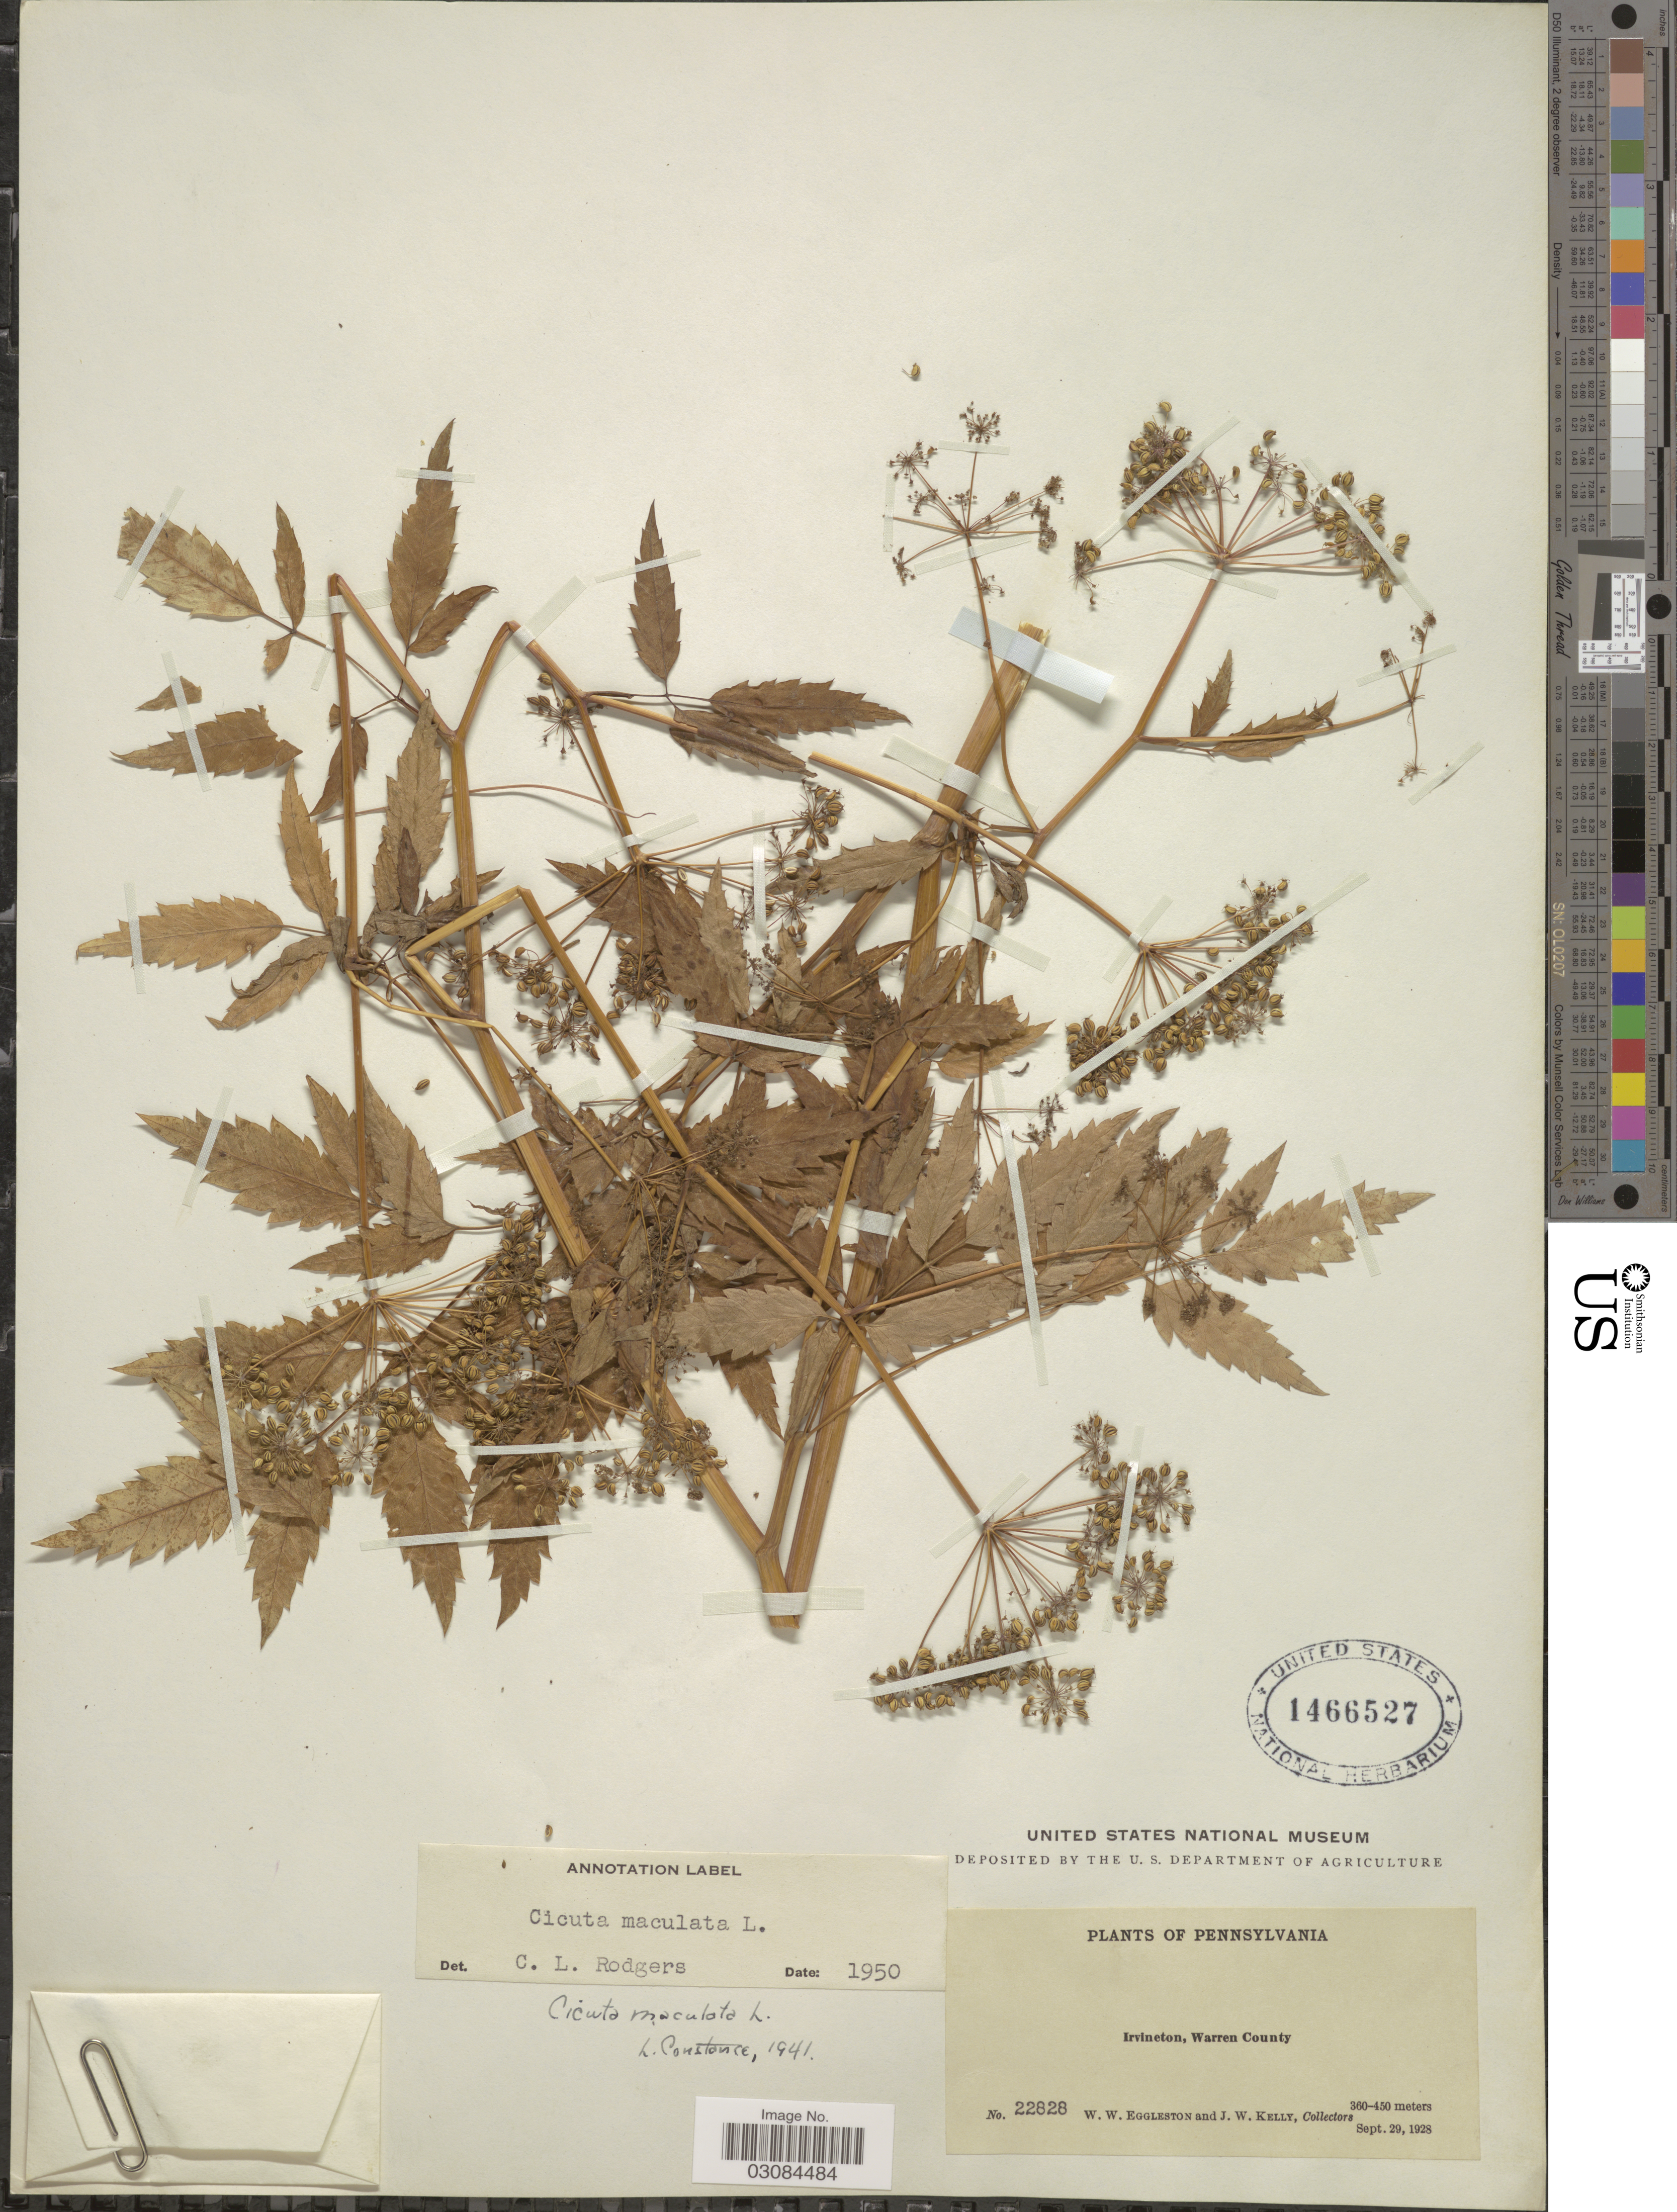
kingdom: Plantae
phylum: Tracheophyta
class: Magnoliopsida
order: Apiales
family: Apiaceae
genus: Cicuta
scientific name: Cicuta maculata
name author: L.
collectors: W. W. Eggleston & J. Kelly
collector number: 22828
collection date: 1928-09-29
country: United States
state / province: Pennsylvania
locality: Irvineton, Warren County.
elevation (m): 360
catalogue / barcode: US 1466527